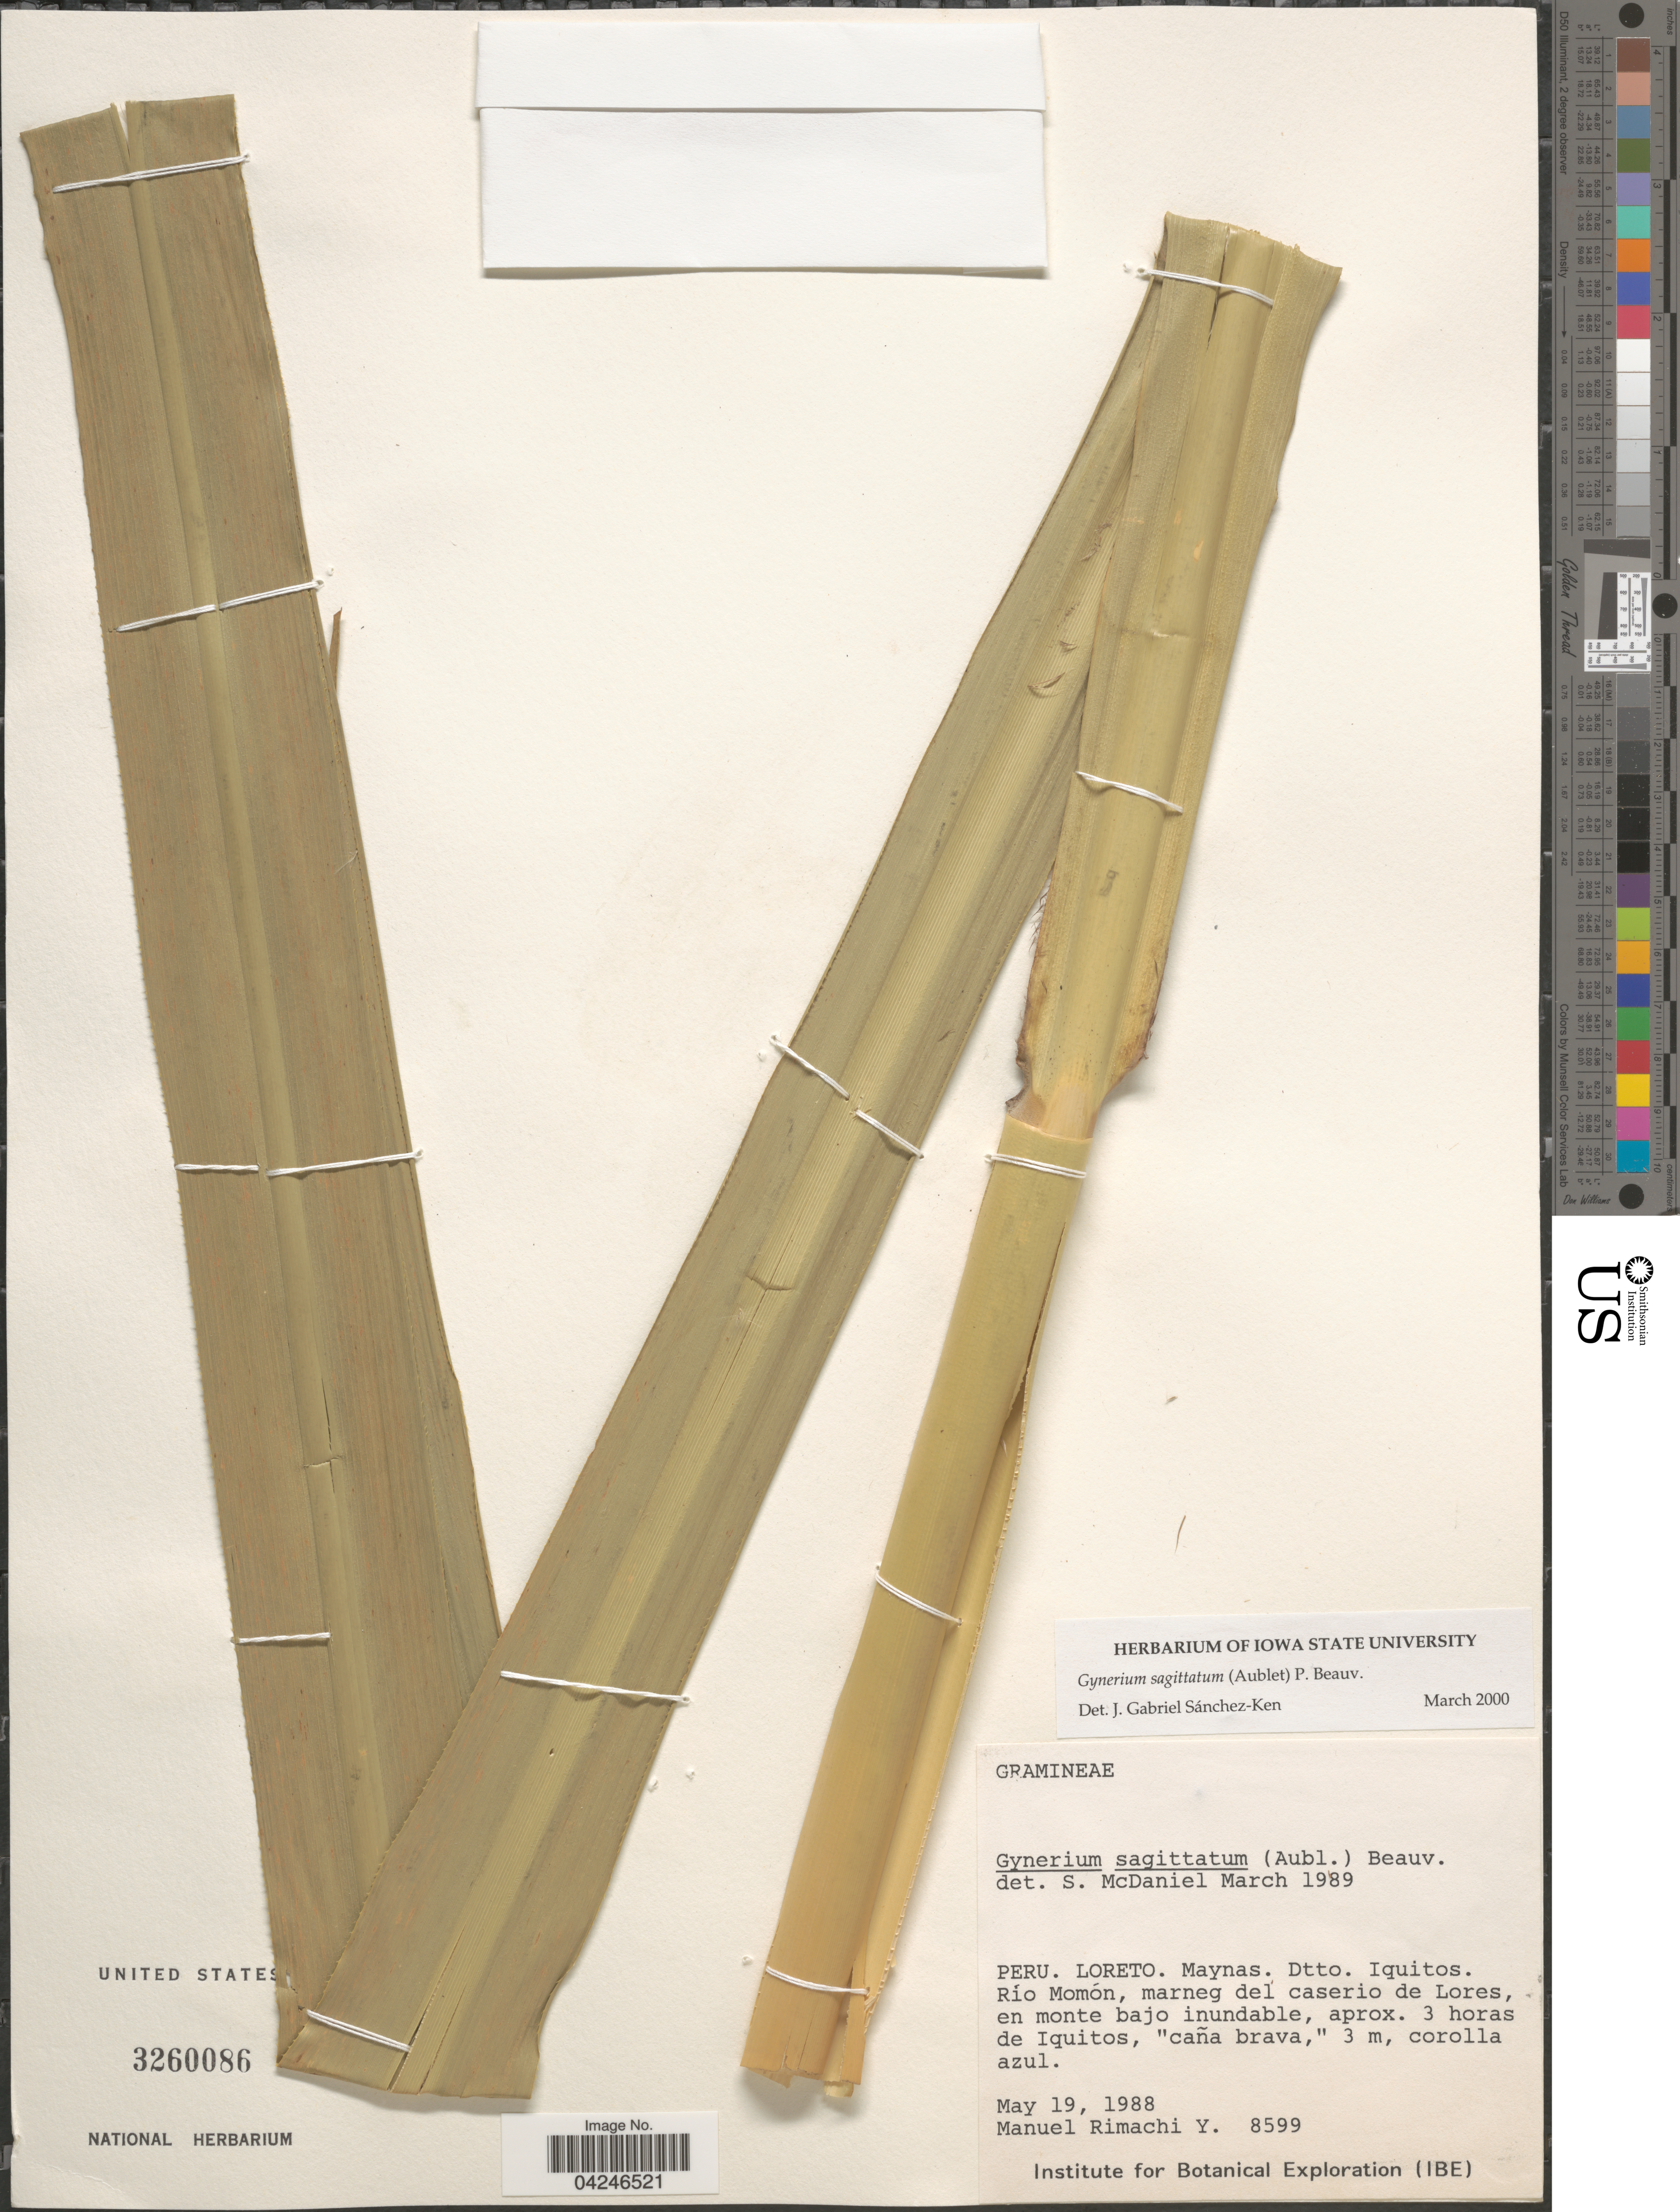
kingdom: Plantae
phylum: Tracheophyta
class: Liliopsida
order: Poales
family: Poaceae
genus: Gynerium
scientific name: Gynerium sagittatum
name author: (Aubl.) P. Beauv.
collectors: M. Rimachi Y.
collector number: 8599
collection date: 1988-05-19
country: Peru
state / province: Loreto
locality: Maynas. Dtto. Iquitos. Río Momón, marneg del caserio de Lores, en monte bajo inundable, aprox. 3 horas de Iquitos.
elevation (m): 3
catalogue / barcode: US 3260086